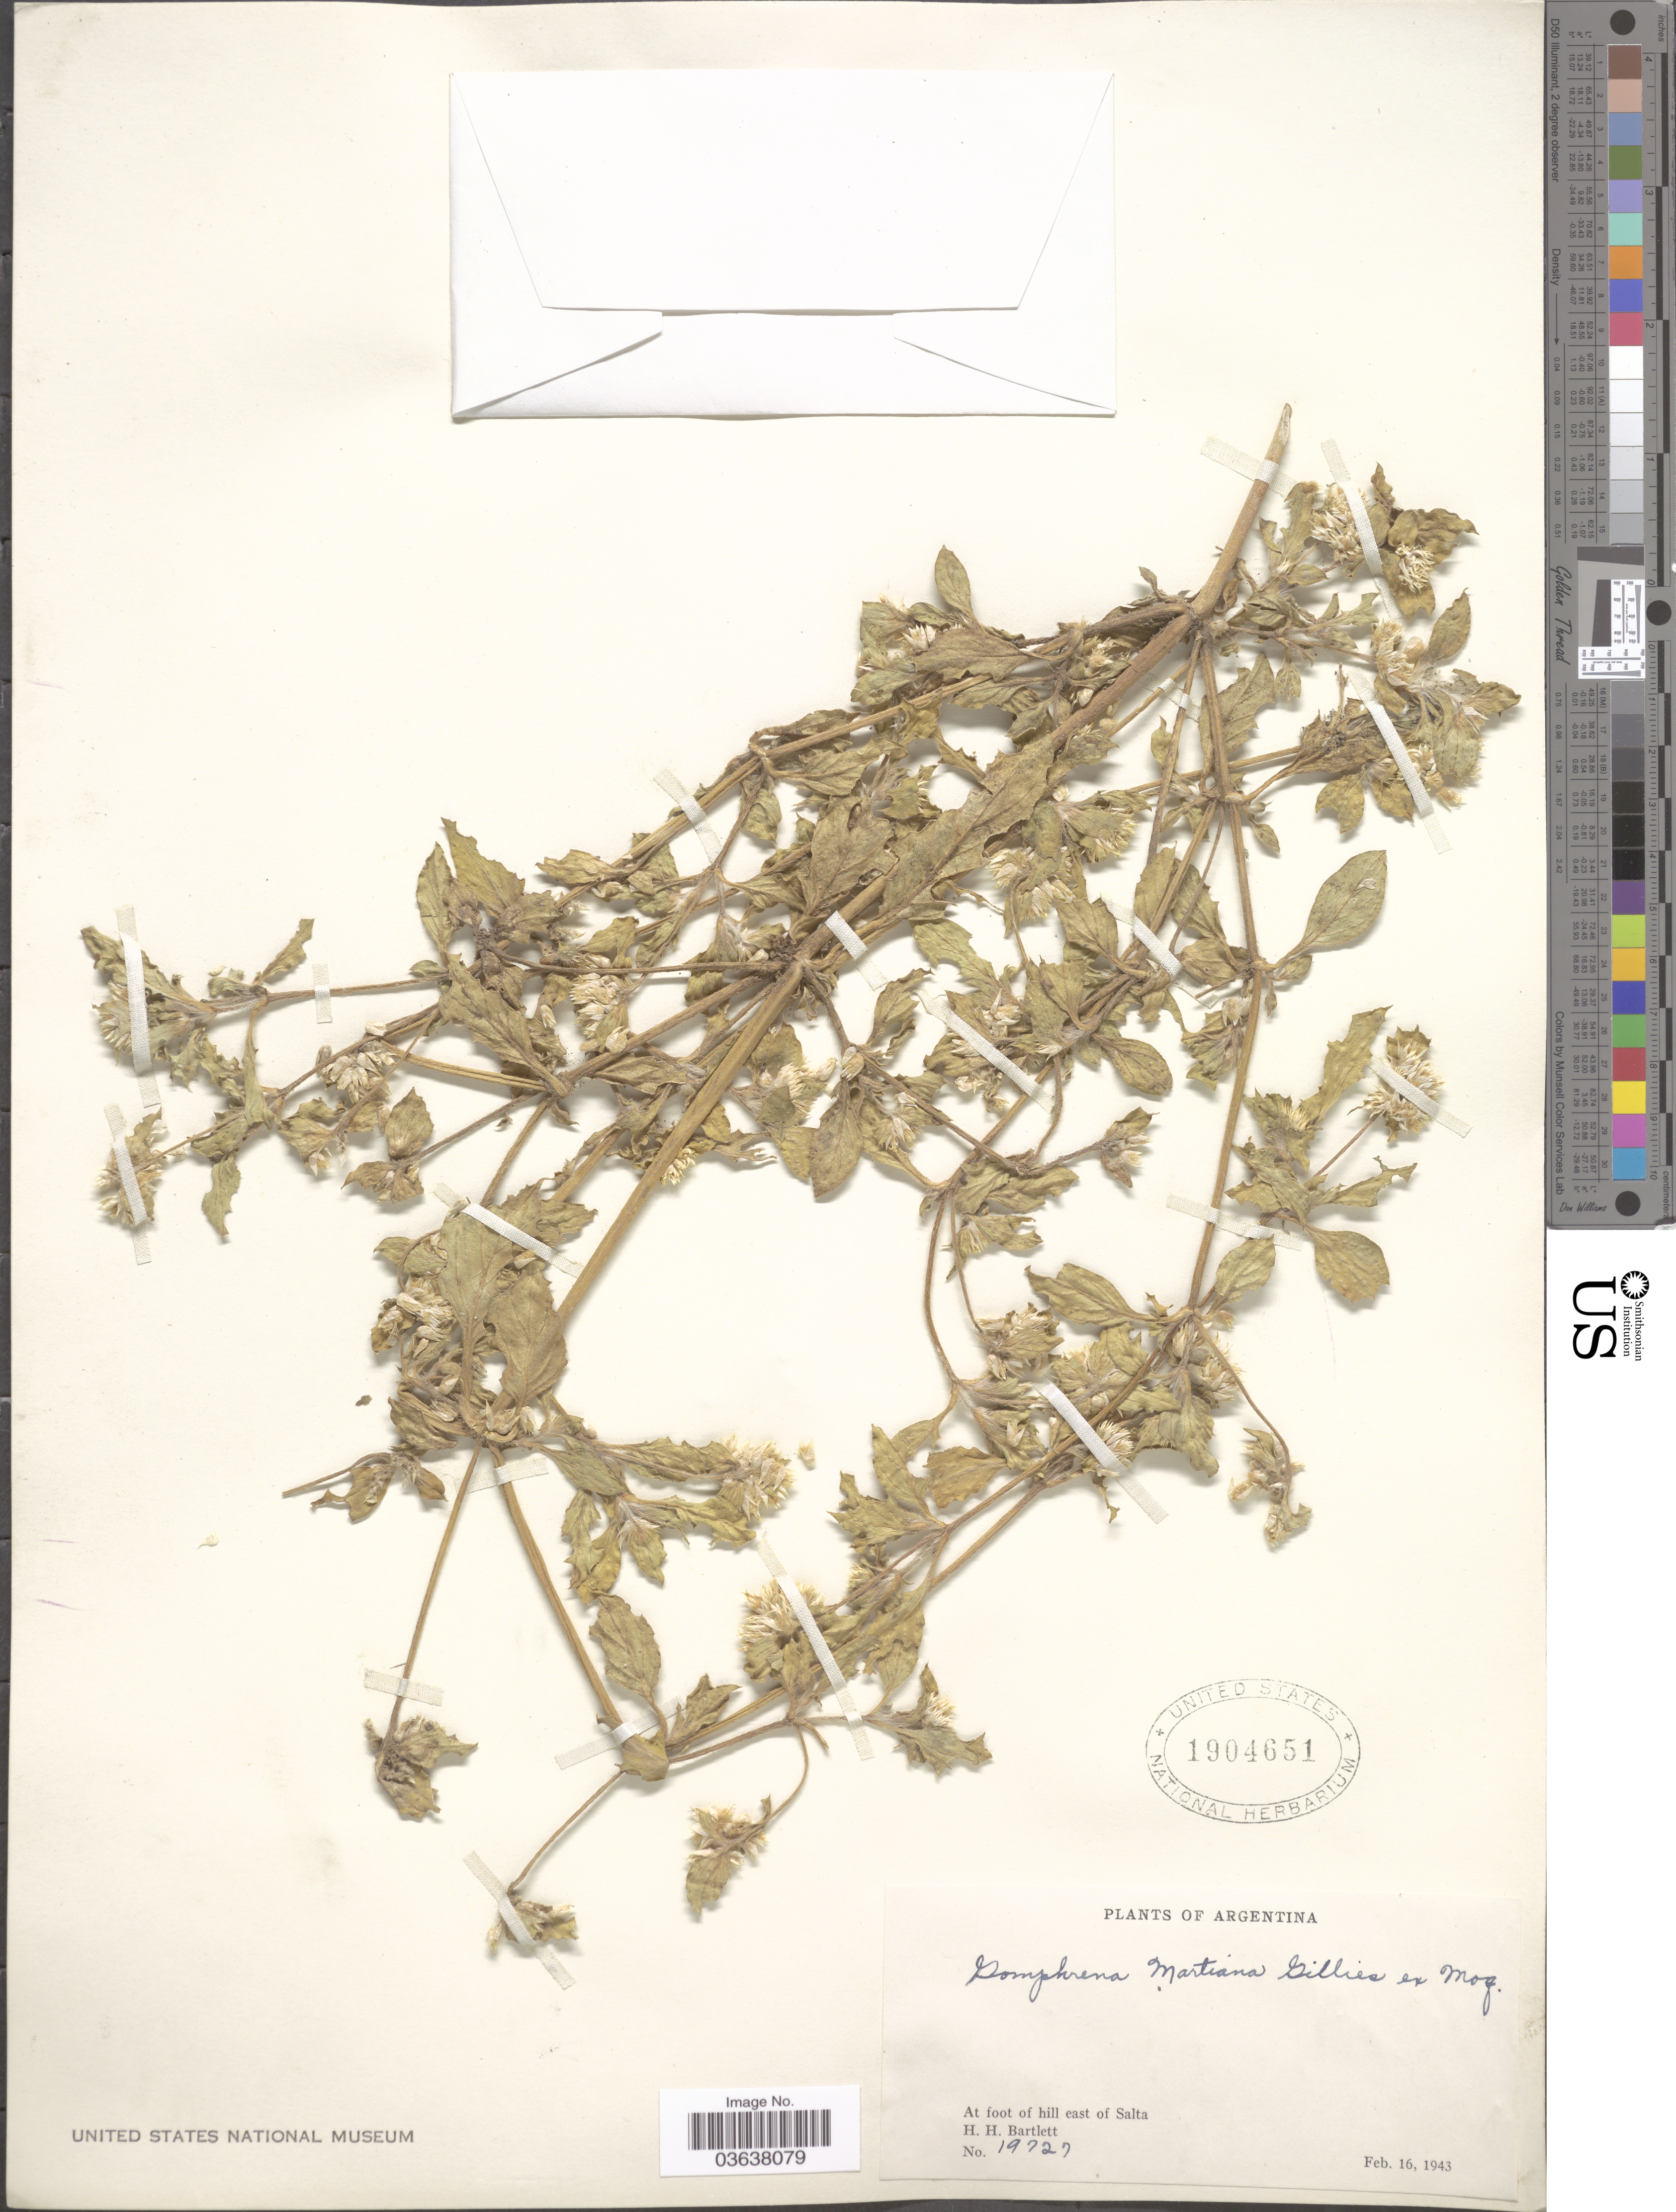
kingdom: Plantae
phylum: Tracheophyta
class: Magnoliopsida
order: Caryophyllales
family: Amaranthaceae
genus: Gomphrena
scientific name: Gomphrena martiana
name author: Gillies ex Moq.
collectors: H. H. Bartlett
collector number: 19727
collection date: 1943-02-16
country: Argentina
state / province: Salta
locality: At foot of hill east of Salta.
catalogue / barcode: US 1904651